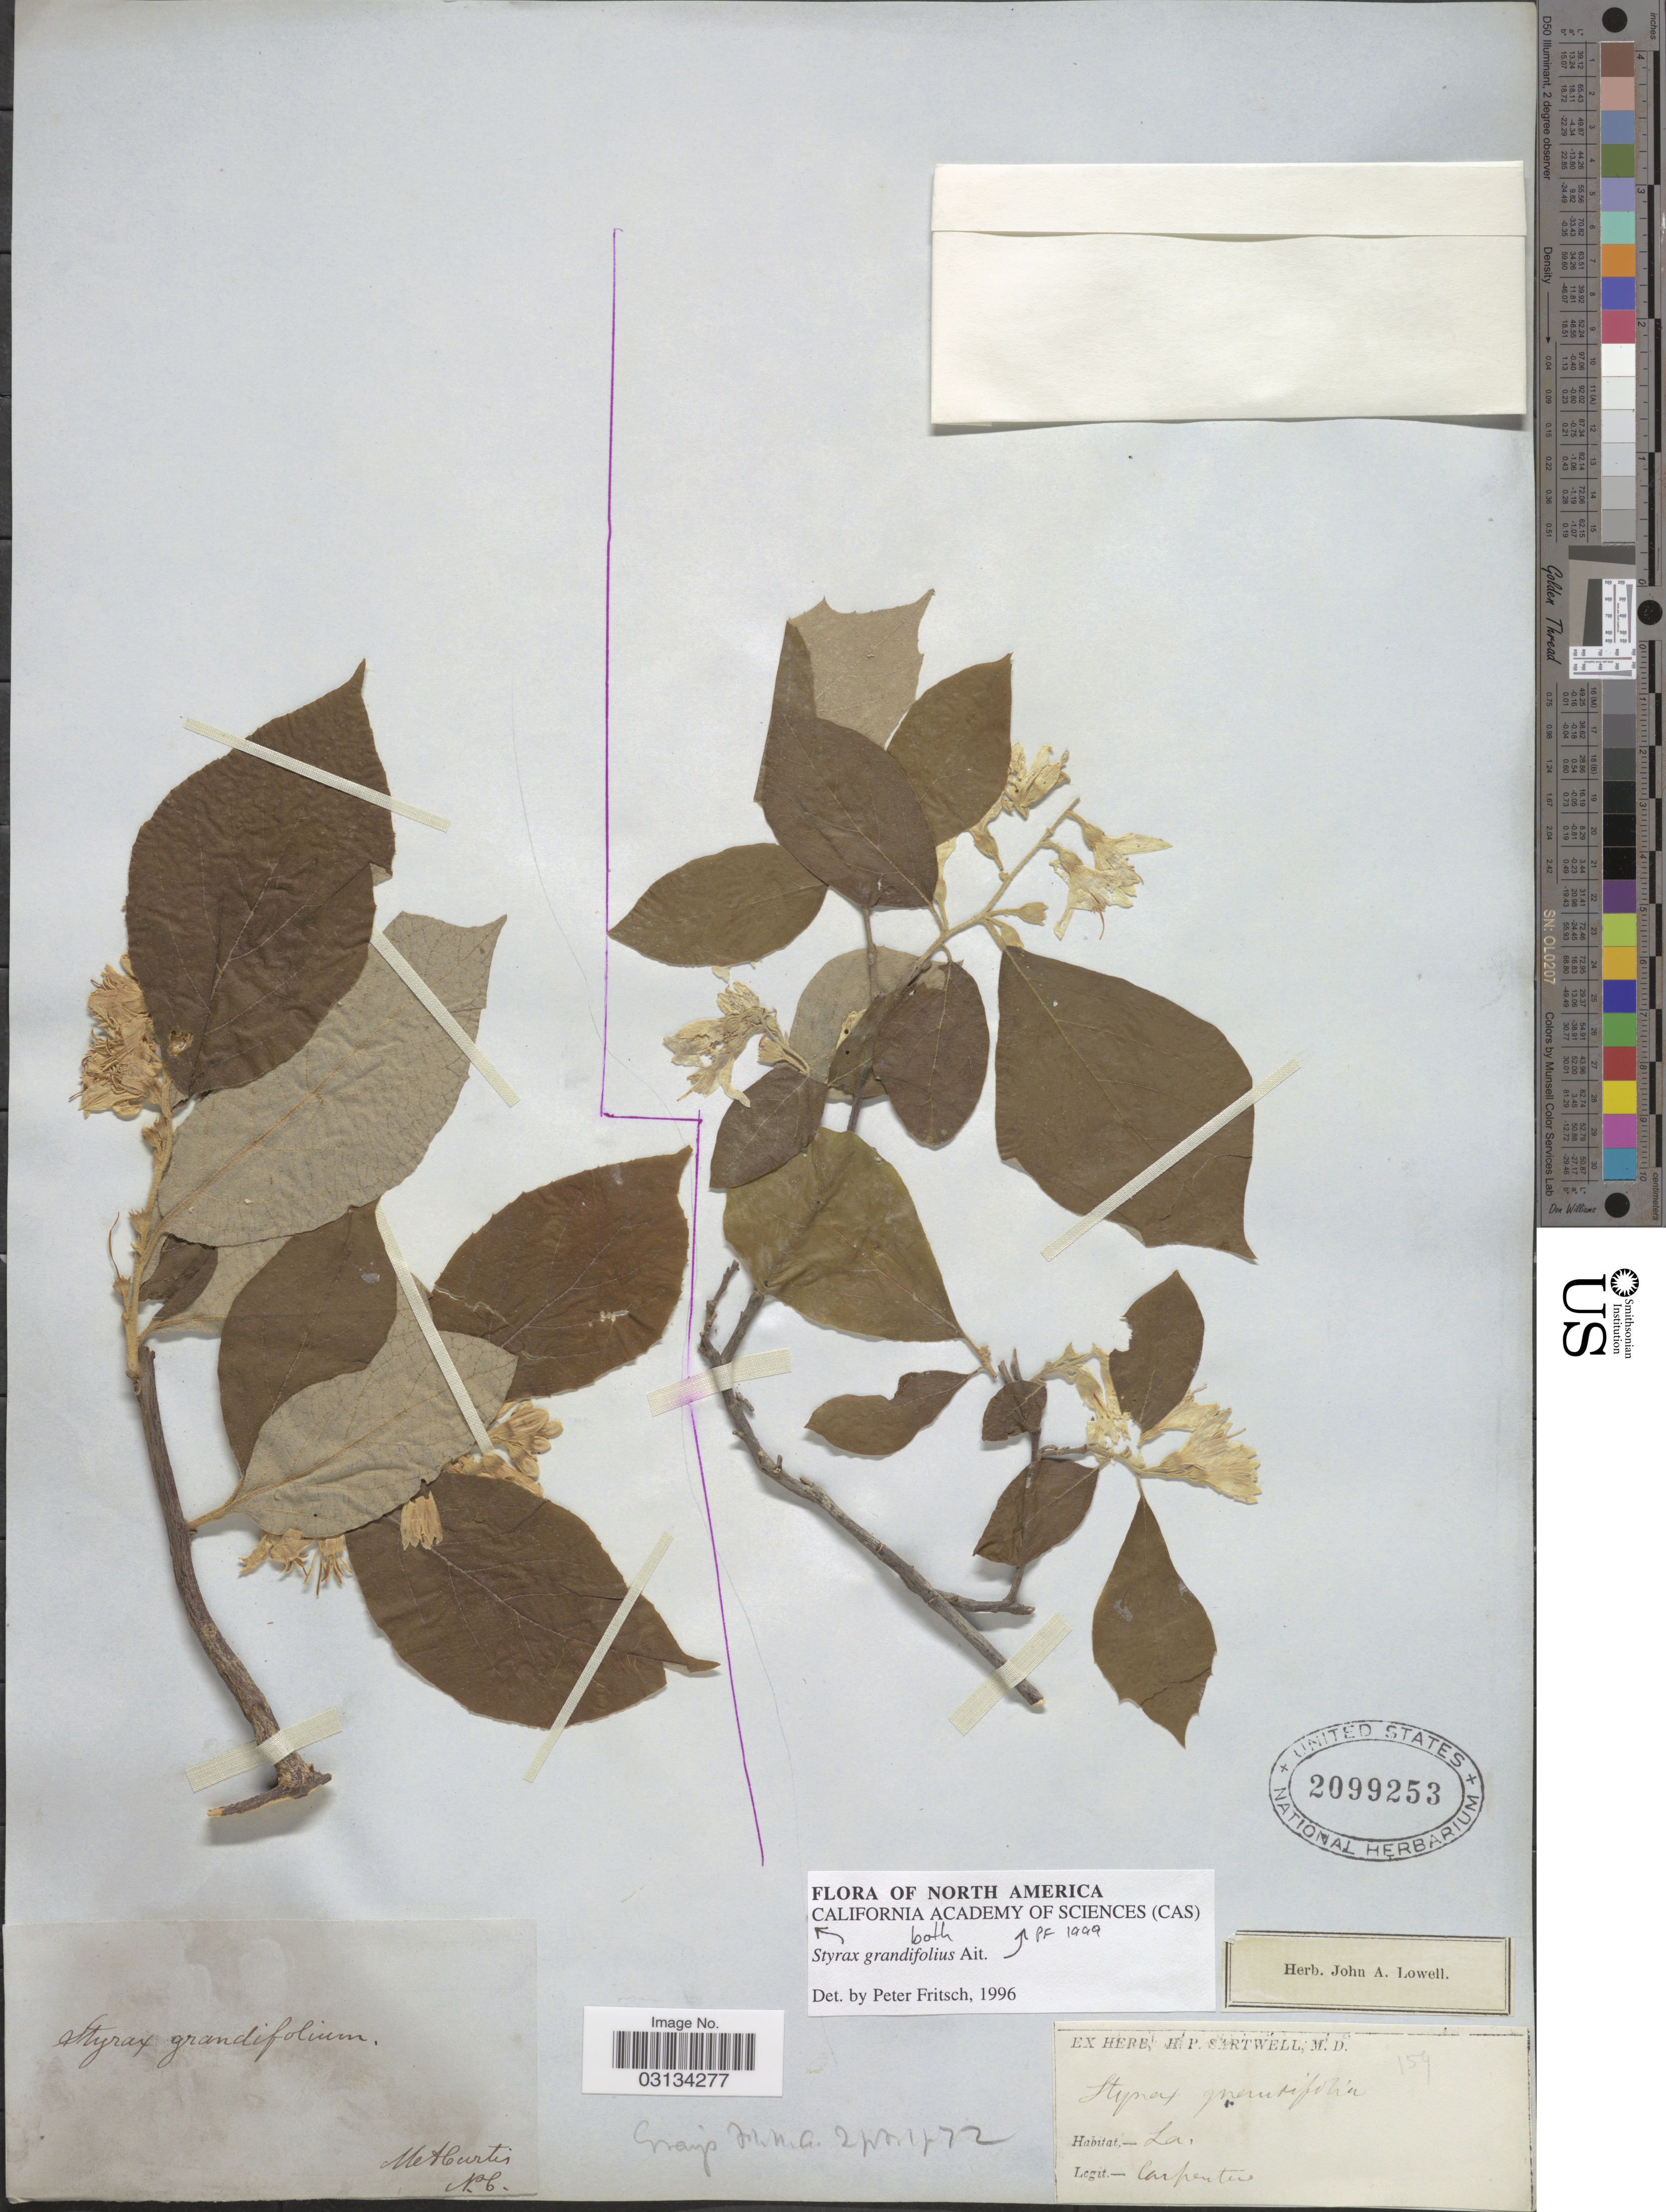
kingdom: Plantae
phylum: Tracheophyta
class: Magnoliopsida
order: Ericales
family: Styracaceae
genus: Styrax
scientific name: Styrax grandifolius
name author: Aiton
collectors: -. Carpenter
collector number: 154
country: United States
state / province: Louisiana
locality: La.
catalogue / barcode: US 2099253